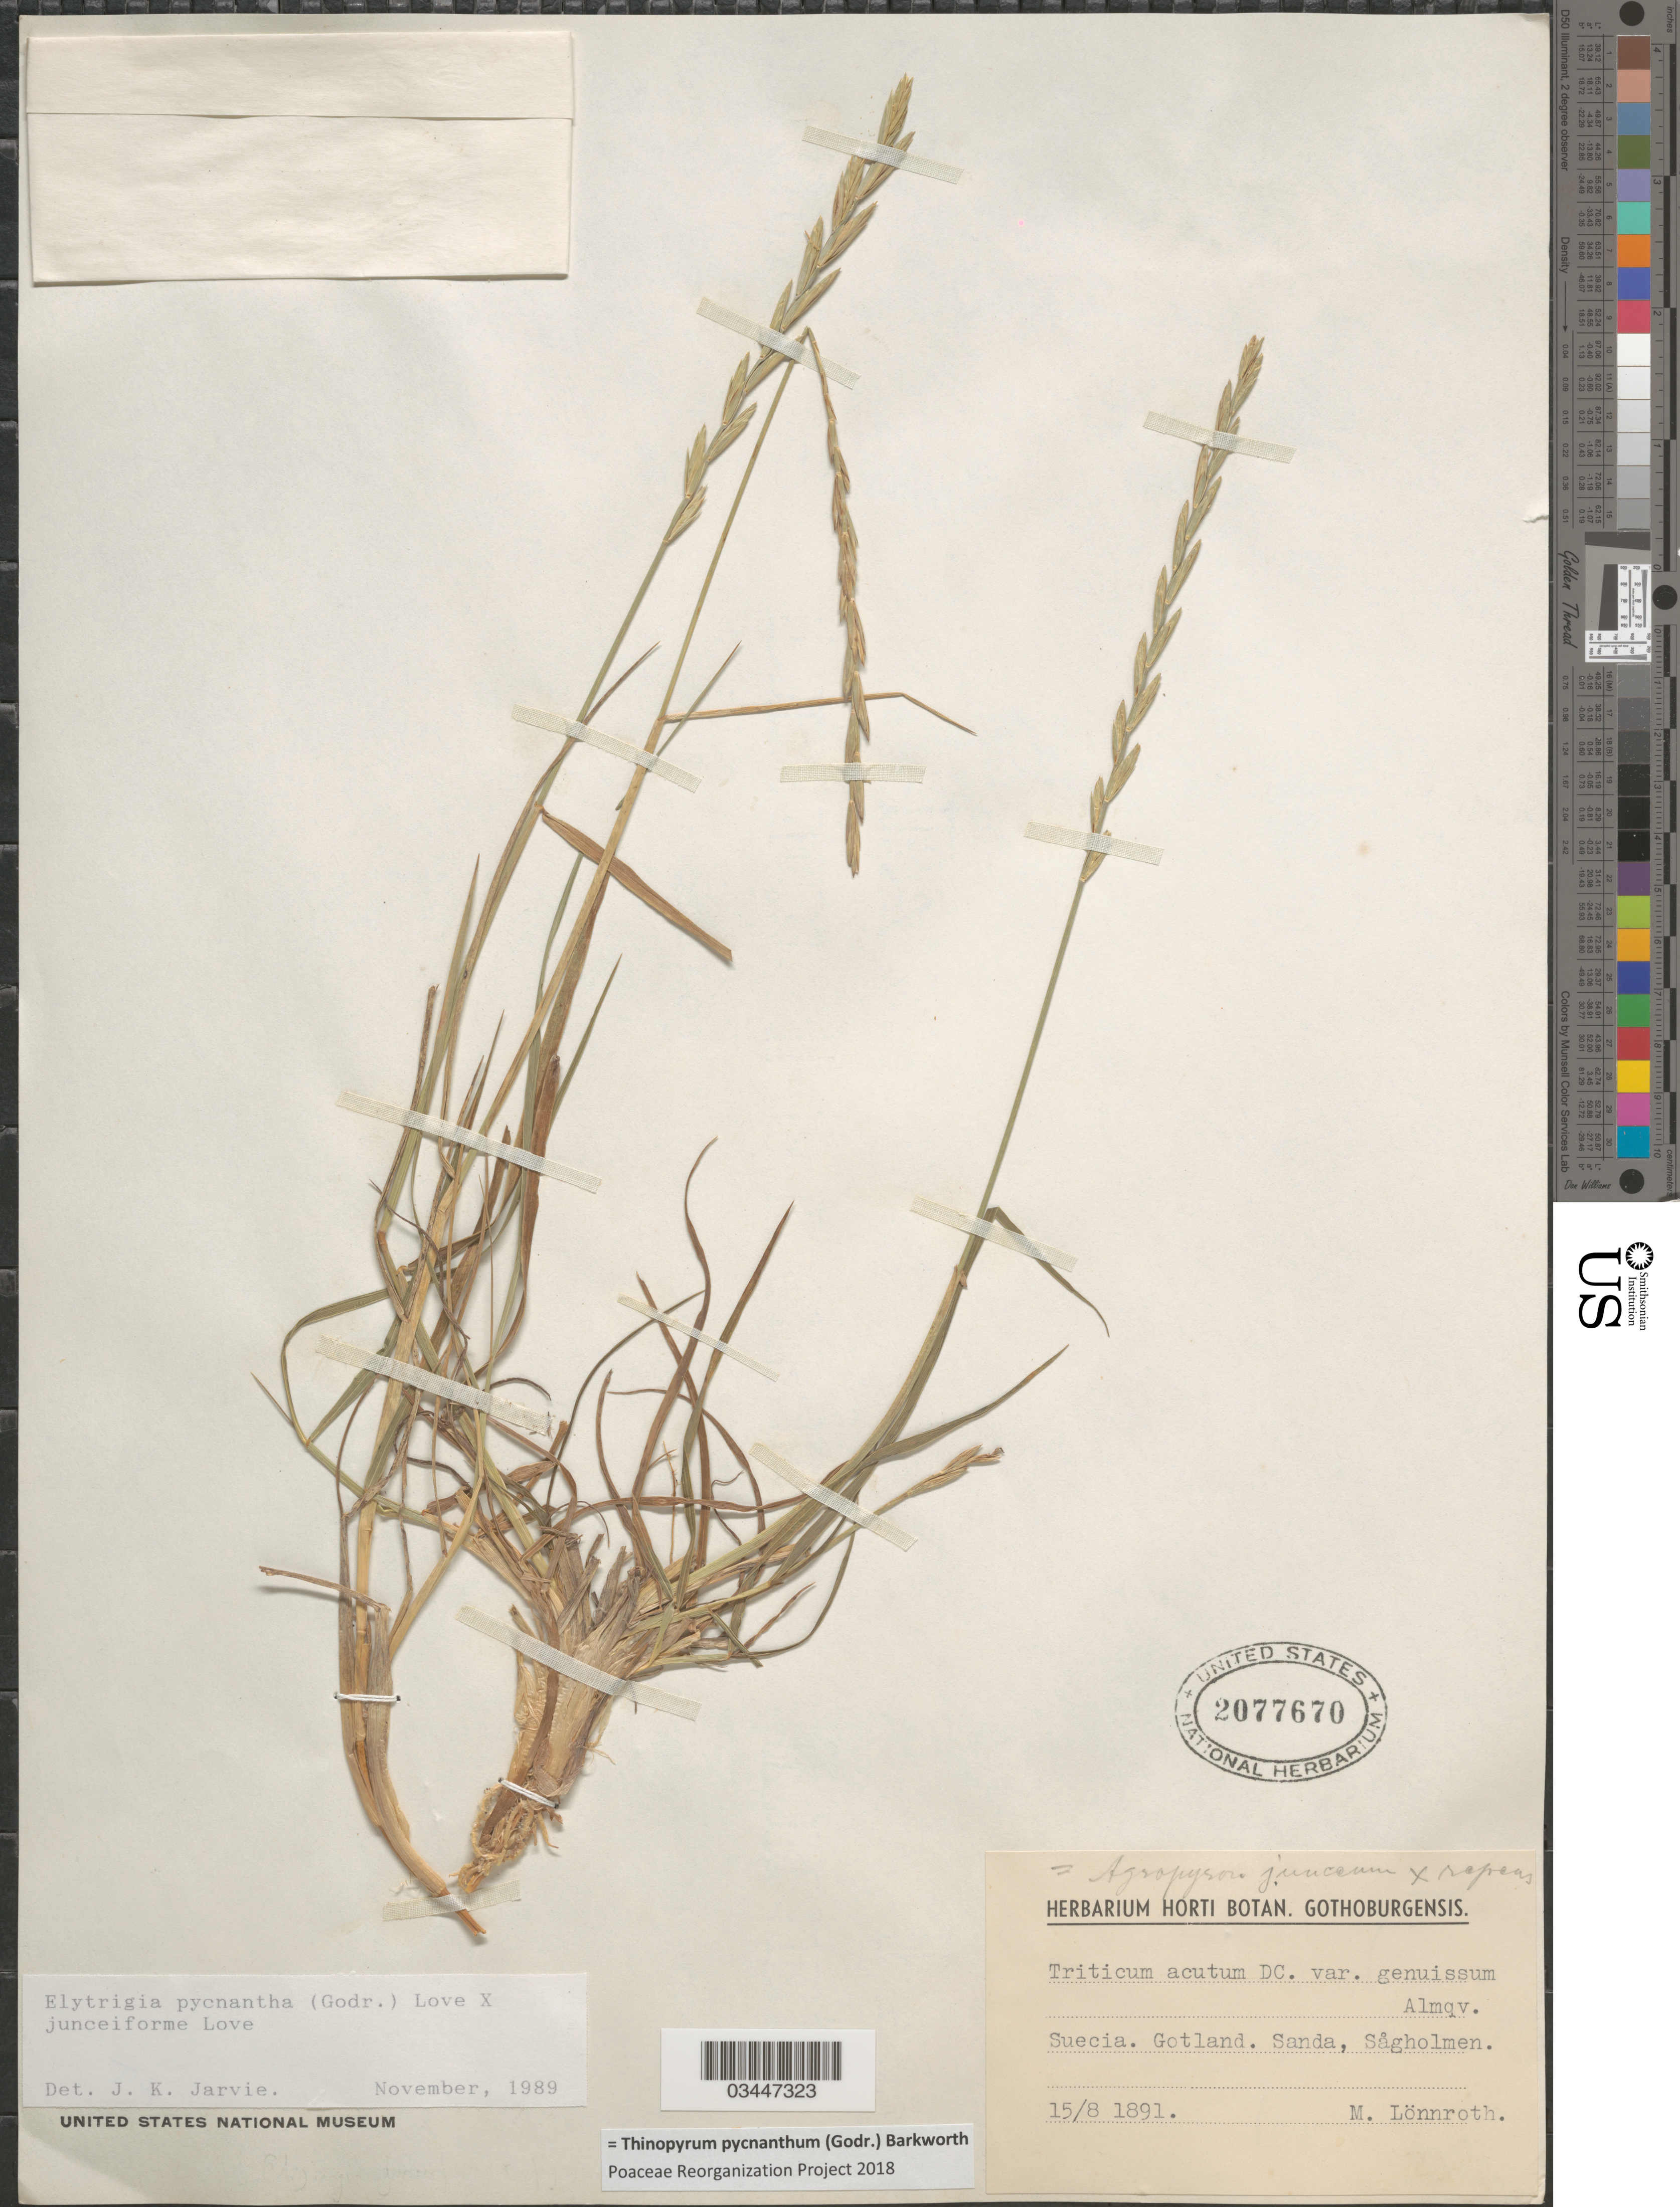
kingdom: Plantae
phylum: Tracheophyta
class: Liliopsida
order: Poales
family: Poaceae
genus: Thinopyrum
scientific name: Thinopyrum pycnanthum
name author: (Godr.) Barkworth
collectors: M. Lönnroth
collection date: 1891-08-15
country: Sweden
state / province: Gotland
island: Gotland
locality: Suecia. Gotland. Sanda, Sågholmen.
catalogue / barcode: US 2077670